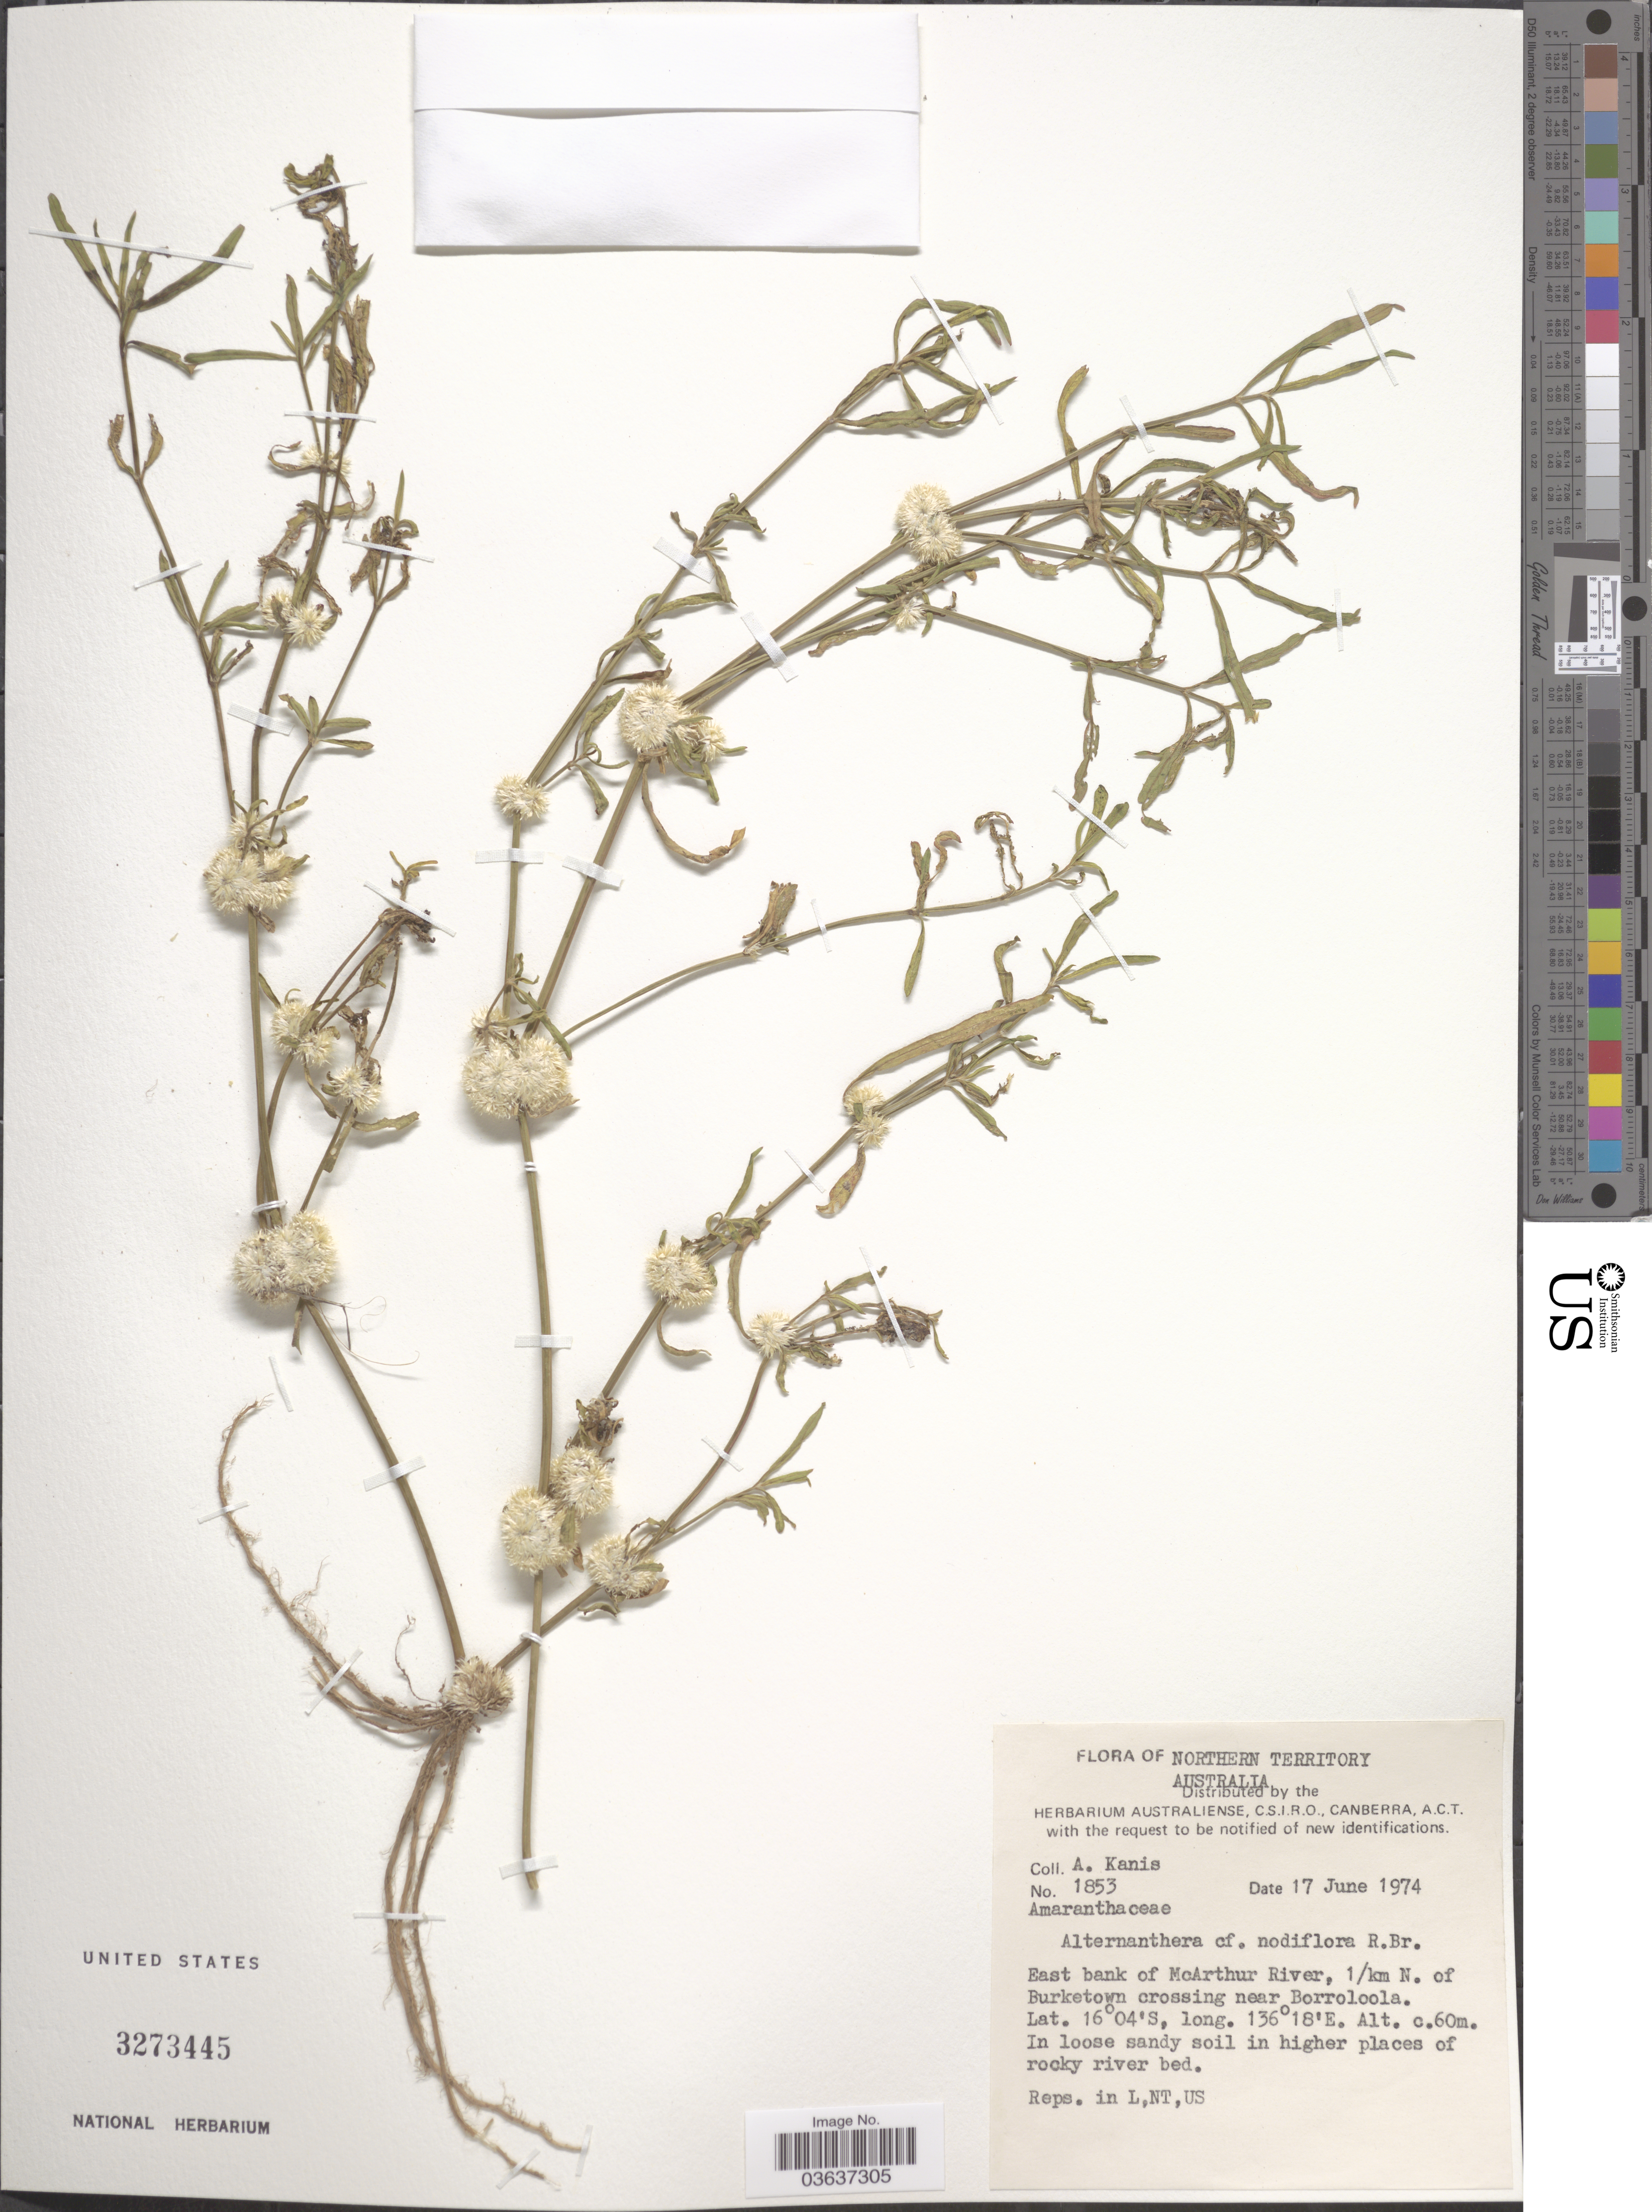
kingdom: Plantae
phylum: Tracheophyta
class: Magnoliopsida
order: Caryophyllales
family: Amaranthaceae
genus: Alternanthera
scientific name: Alternanthera nodiflora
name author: R. Br.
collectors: A. Kanis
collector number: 1853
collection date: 1974-06-17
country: Australia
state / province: Northern Territory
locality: East bank of McArthur River, 1/ km N. of Burketown crossing near Borroloola.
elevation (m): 60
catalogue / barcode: US 3273445